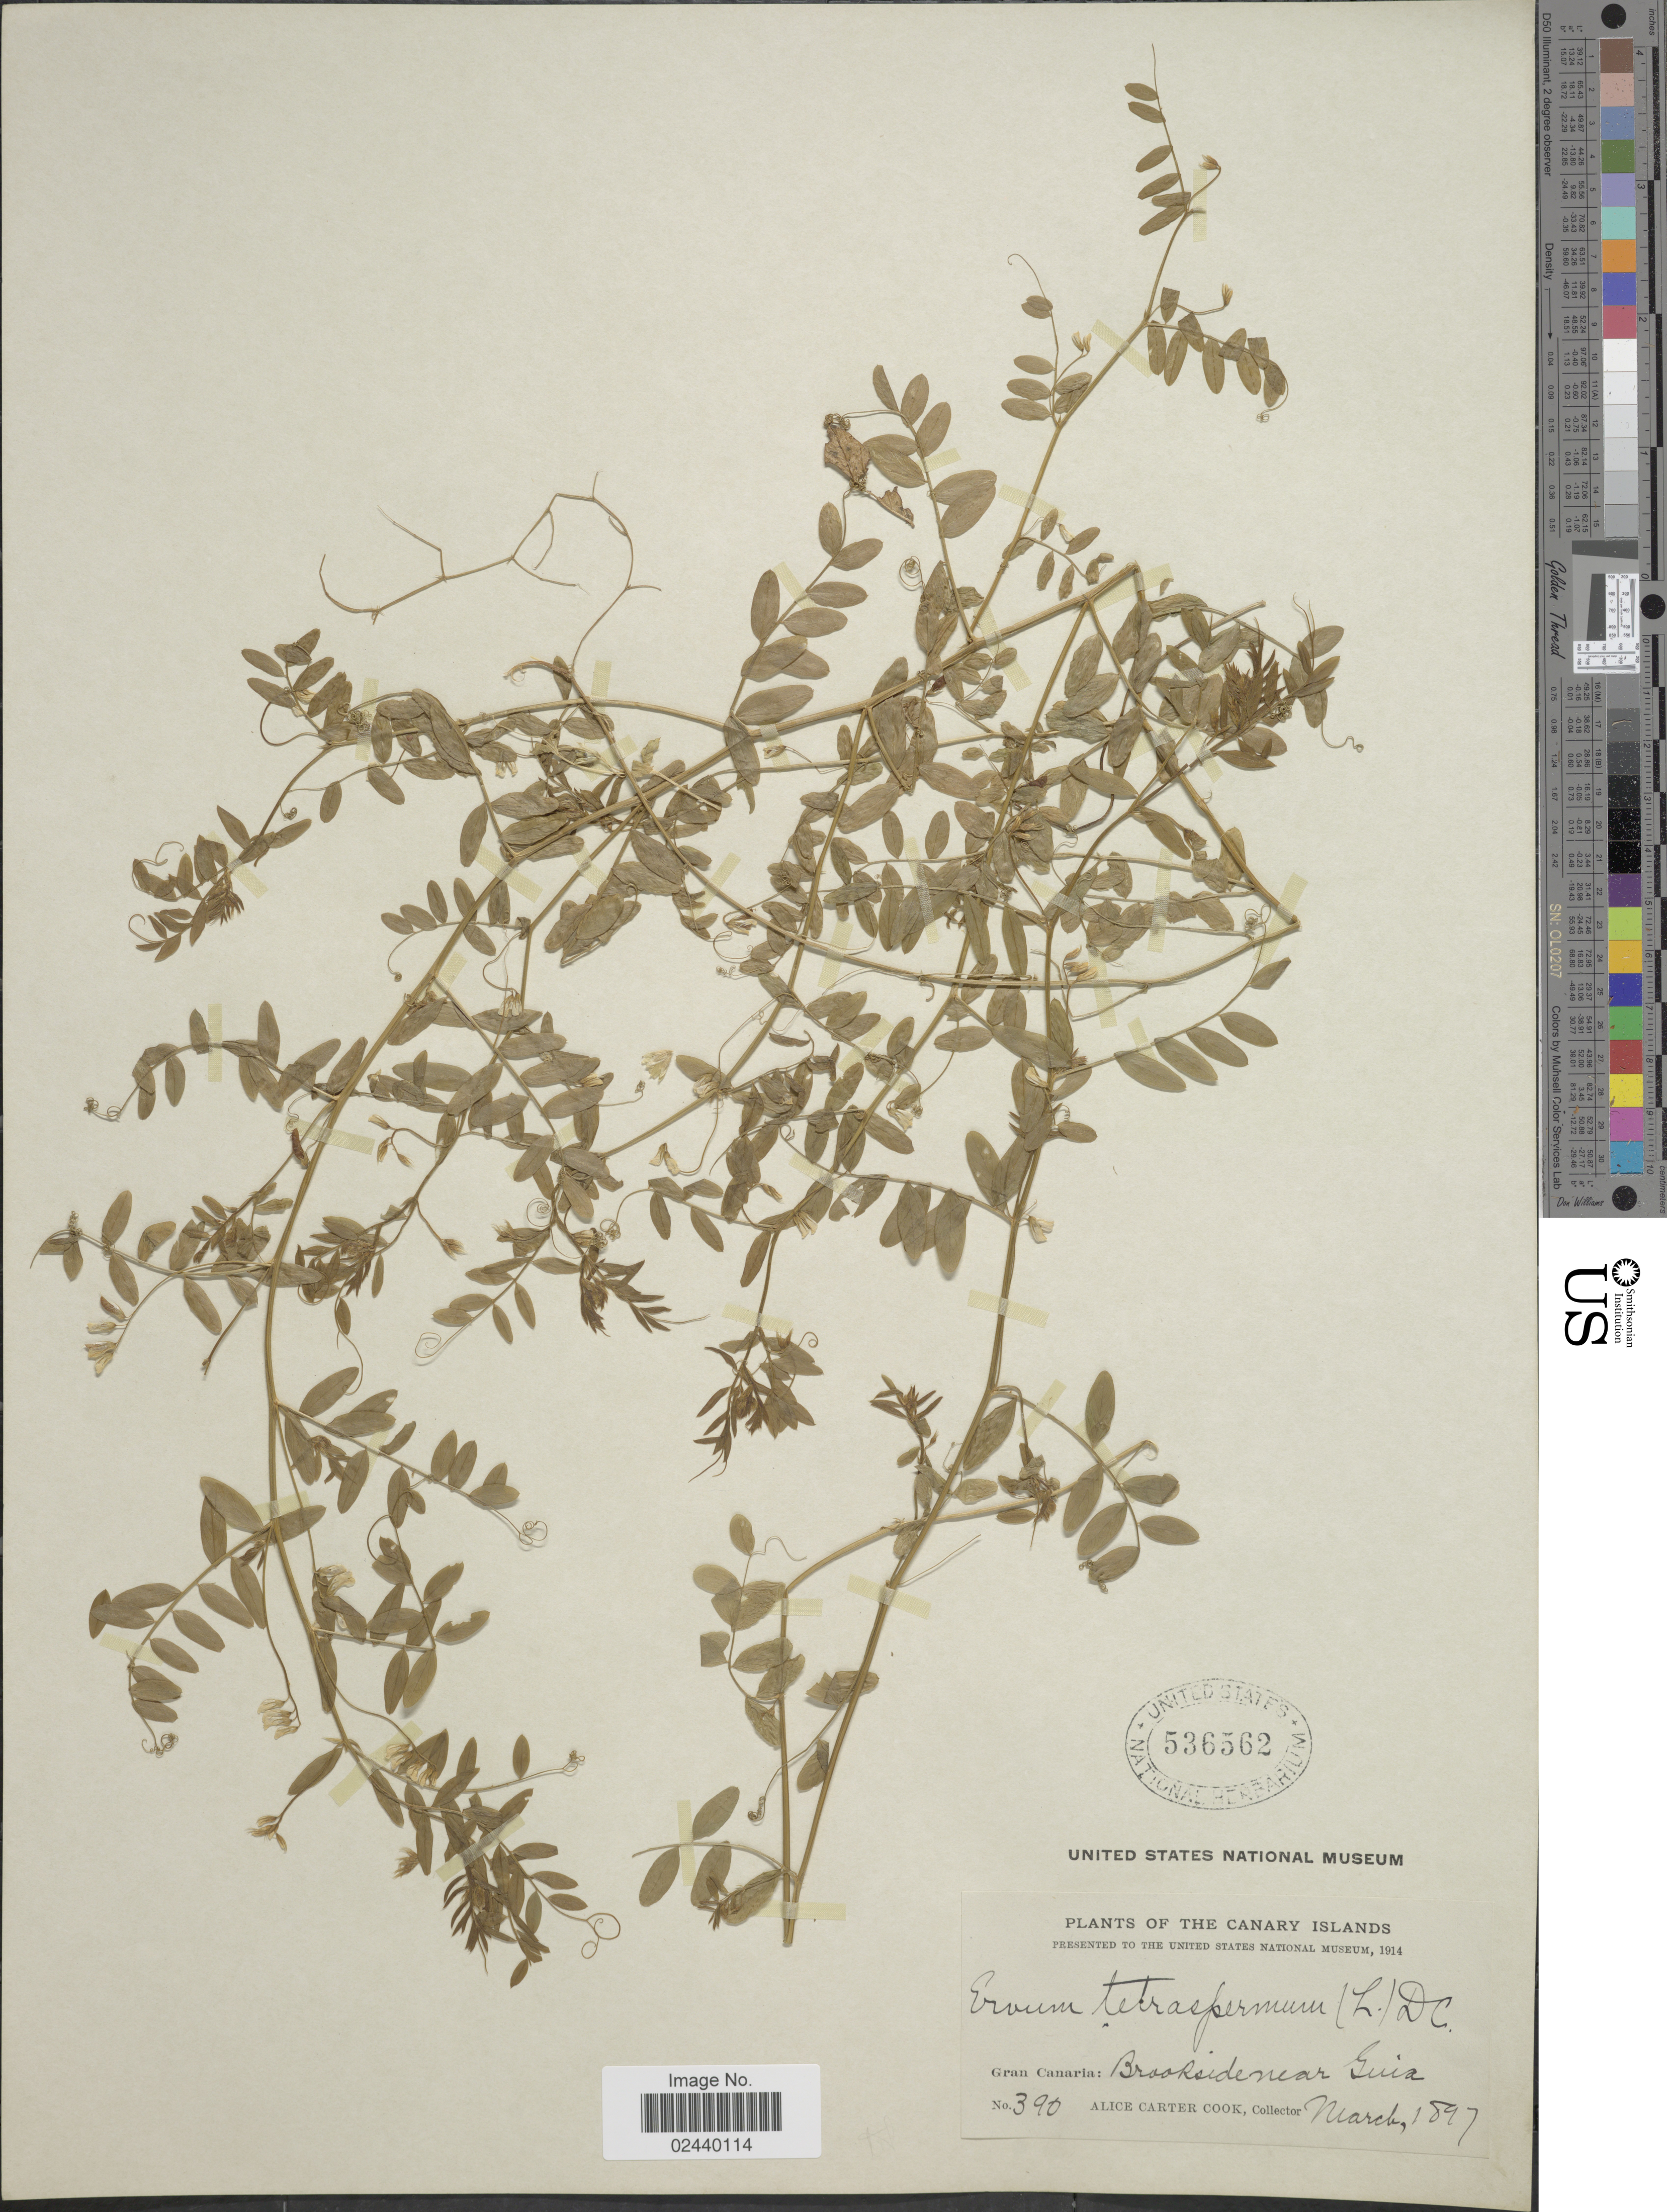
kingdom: Plantae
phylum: Tracheophyta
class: Magnoliopsida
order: Fabales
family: Fabaceae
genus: Vicia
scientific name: Vicia tetrasperma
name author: (L.) Schreb.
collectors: Alice C. Cook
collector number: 390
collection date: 1897-03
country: Spain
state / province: Canarias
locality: The Canary Islands, Gran Canaria: Brookside near Guia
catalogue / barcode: US 536562